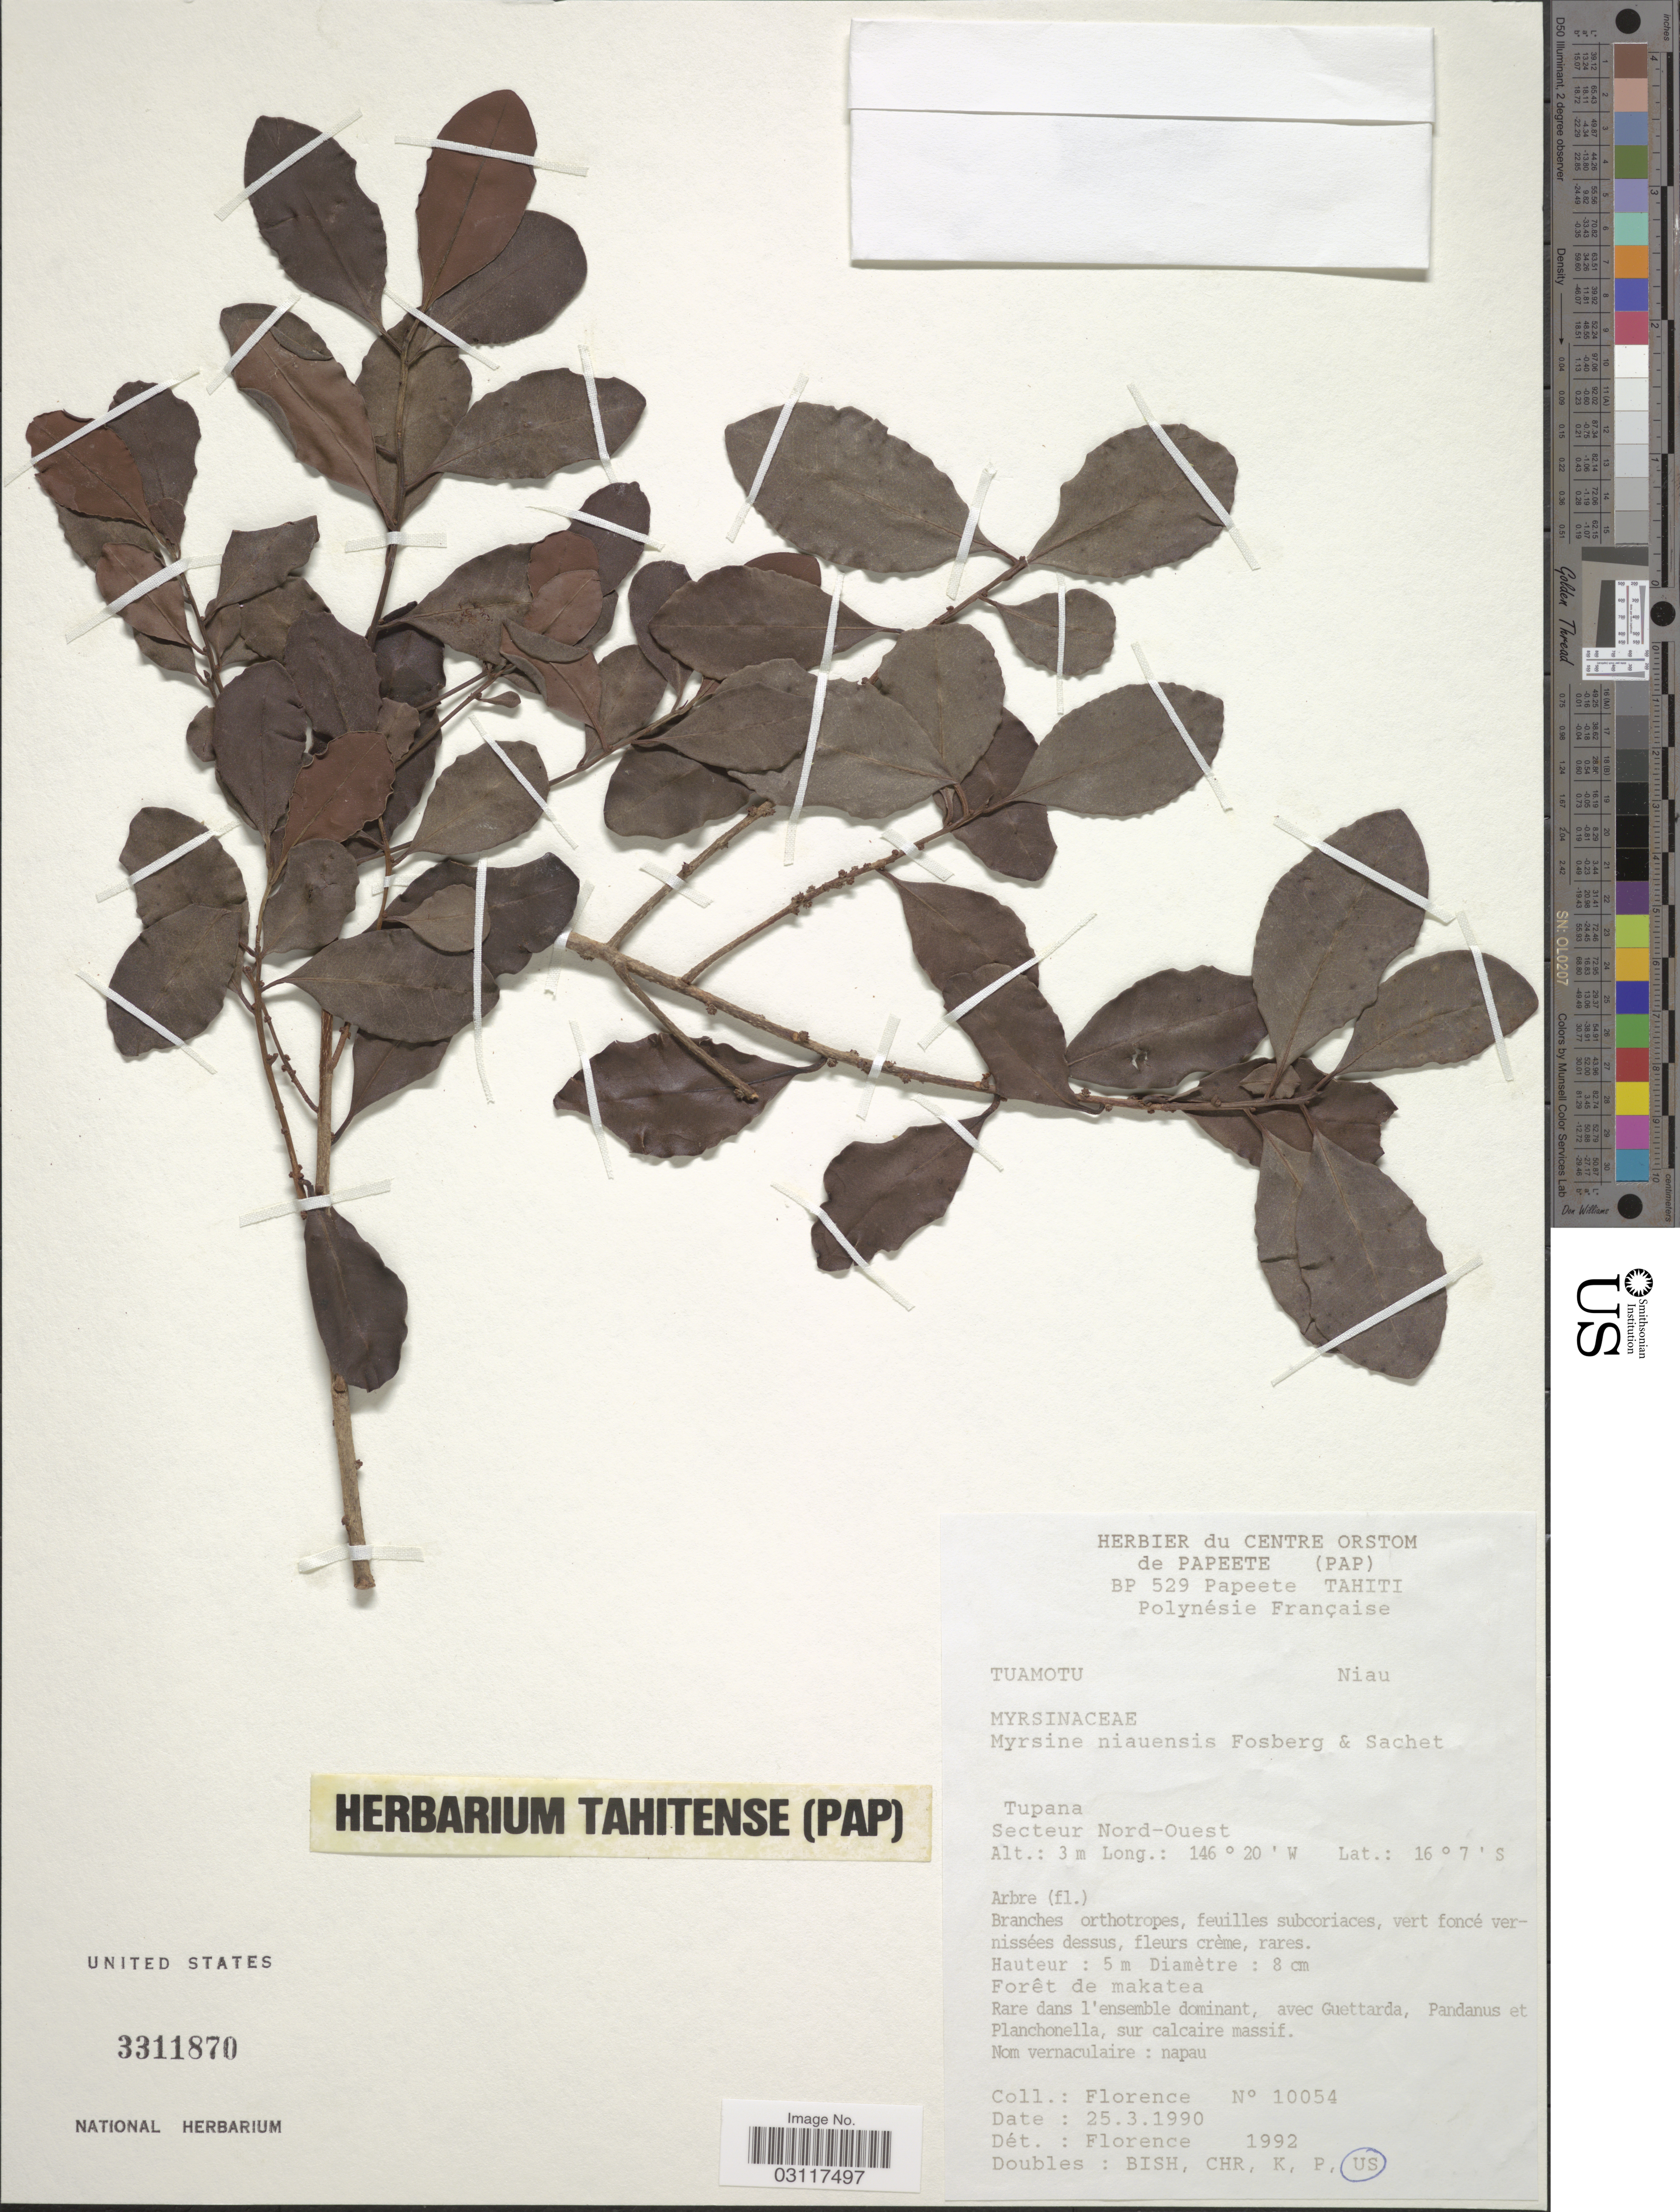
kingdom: Plantae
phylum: Tracheophyta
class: Magnoliopsida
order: Ericales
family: Primulaceae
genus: Myrsine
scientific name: Myrsine naiuensis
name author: Fosberg & Sachet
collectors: -. Florence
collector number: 10054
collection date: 1990-03-25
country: French Polynesia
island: Niau Atoll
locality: Tuamotu. Niau, Tupana, Secteur Nord-Ouest.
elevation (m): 3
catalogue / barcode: US 3311870